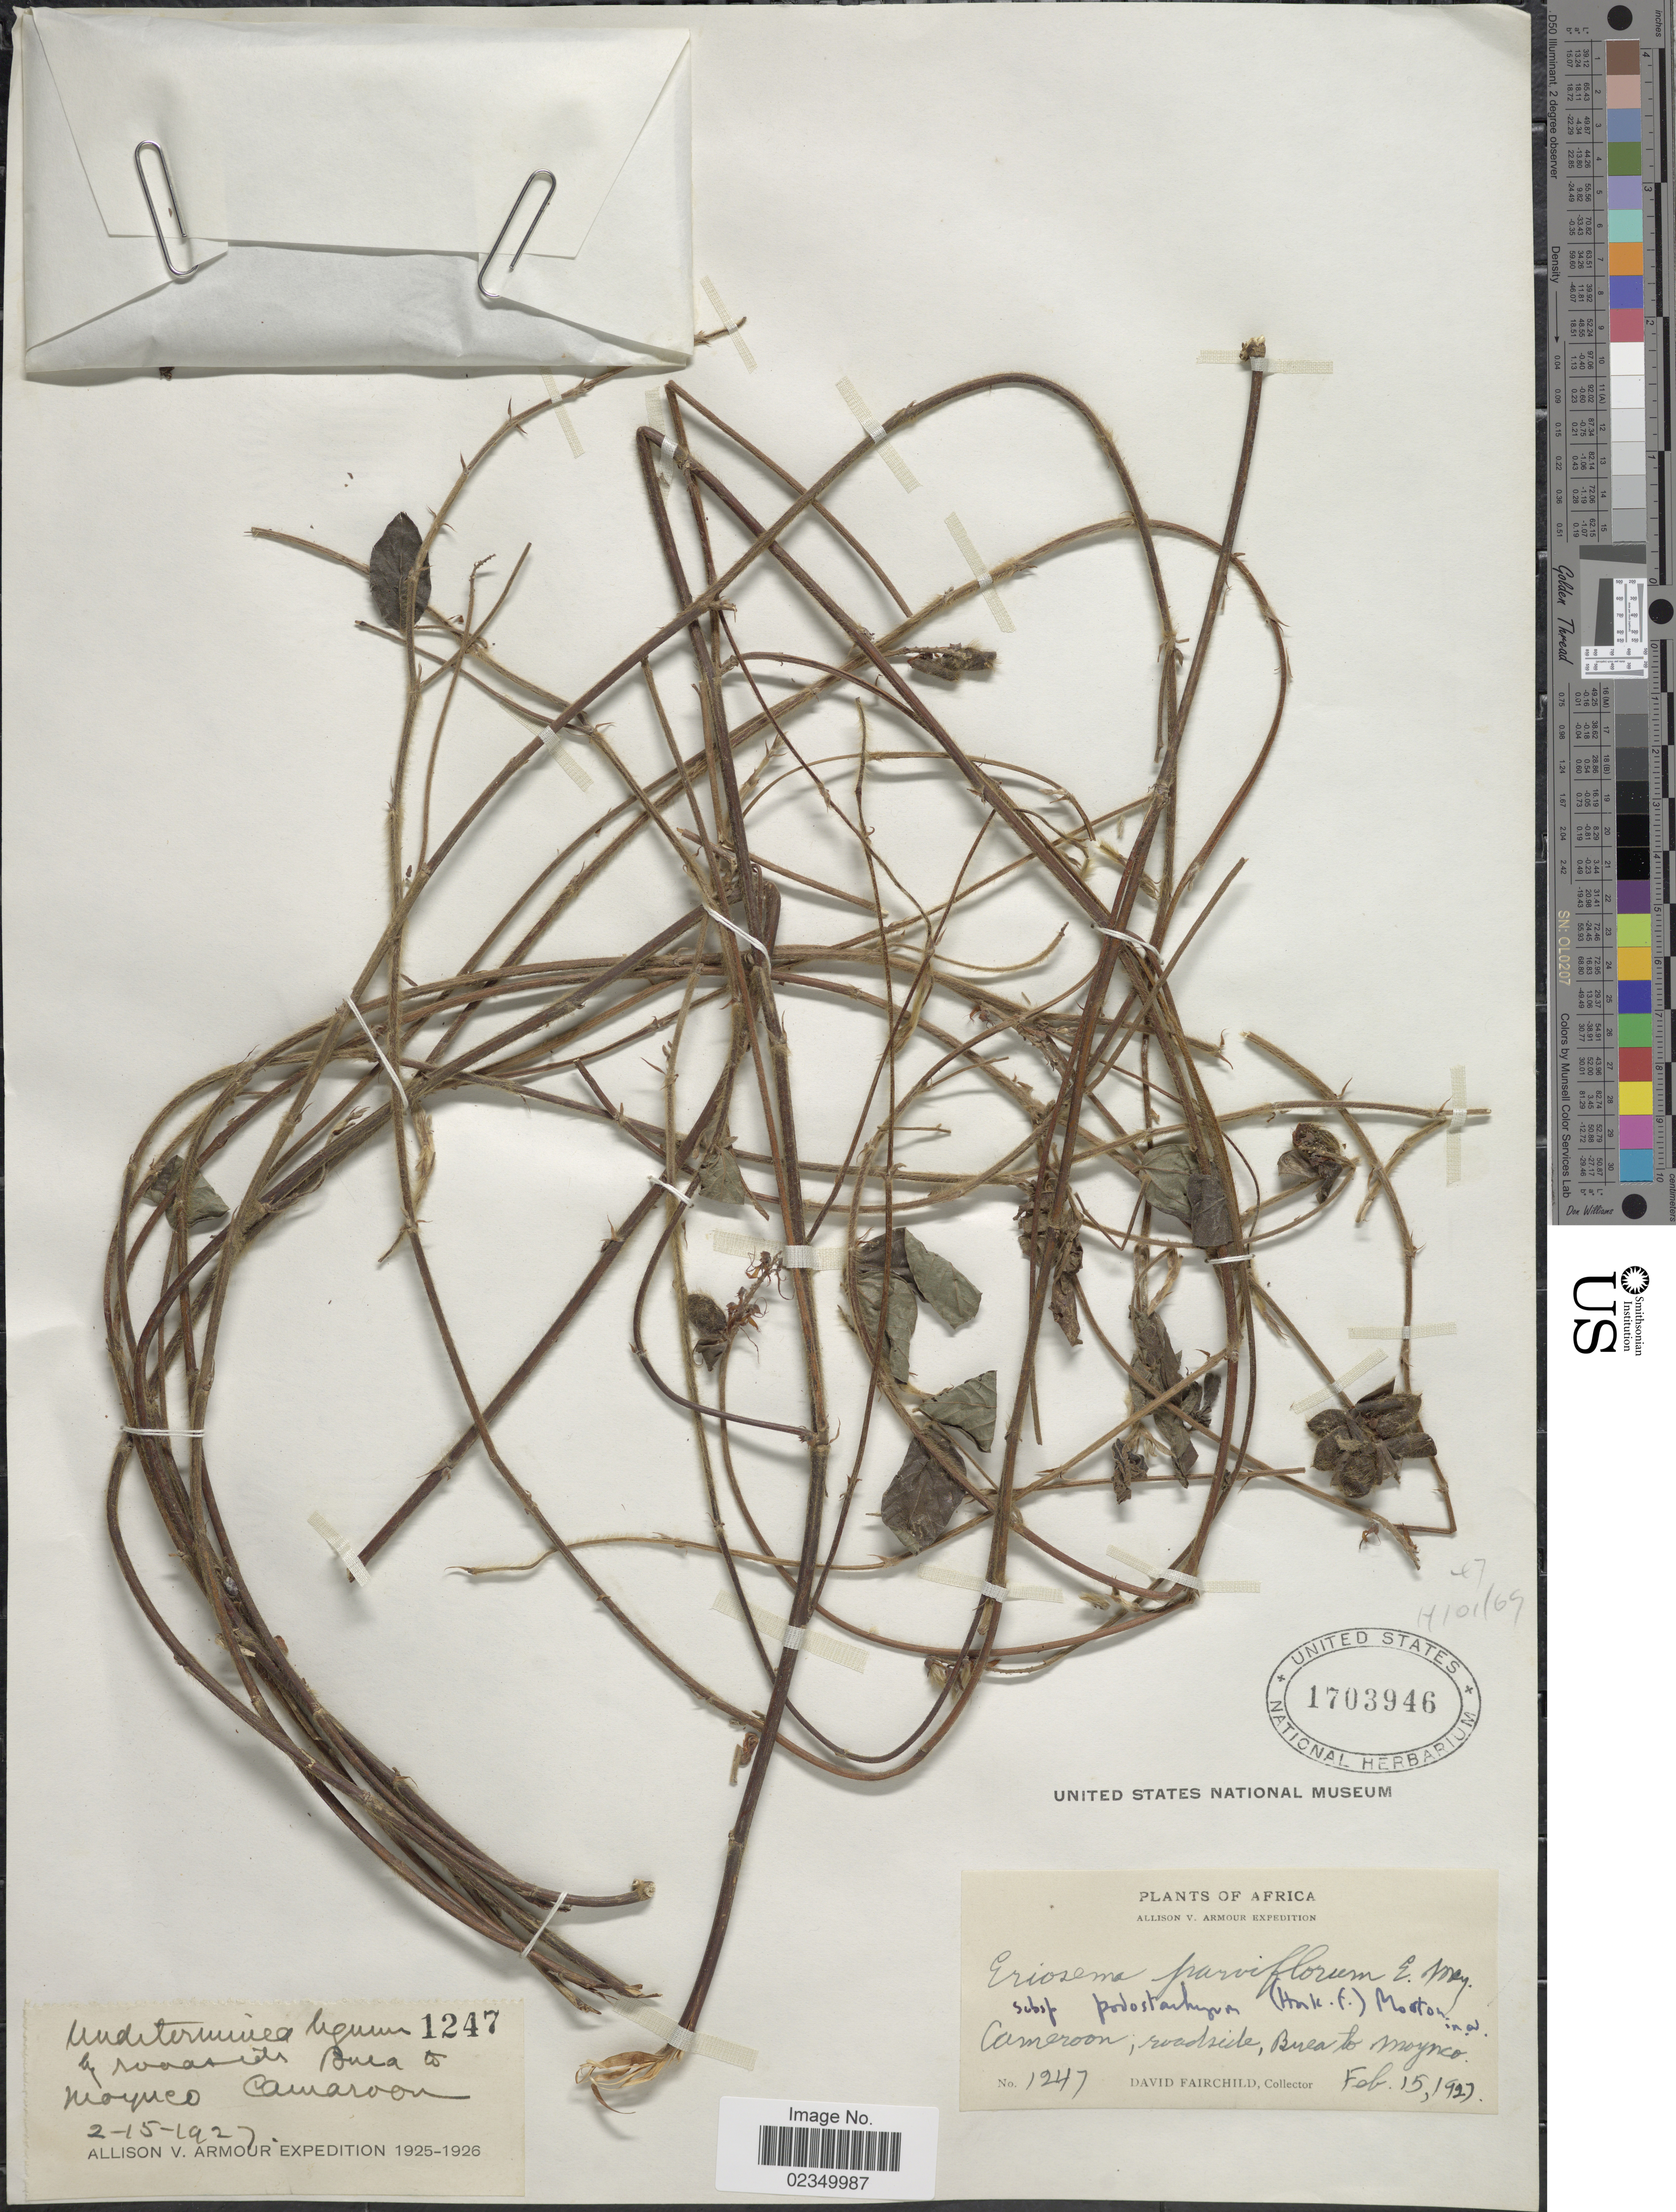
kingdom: Plantae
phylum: Tracheophyta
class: Magnoliopsida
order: Fabales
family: Fabaceae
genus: Eriosema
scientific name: Eriosema parviflorum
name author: E. Mey.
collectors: D. Fairchild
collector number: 1247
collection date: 1927-02-15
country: Cameroon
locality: Cameroon, roadside, Buea of Moynco. Africa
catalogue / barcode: US 1703946